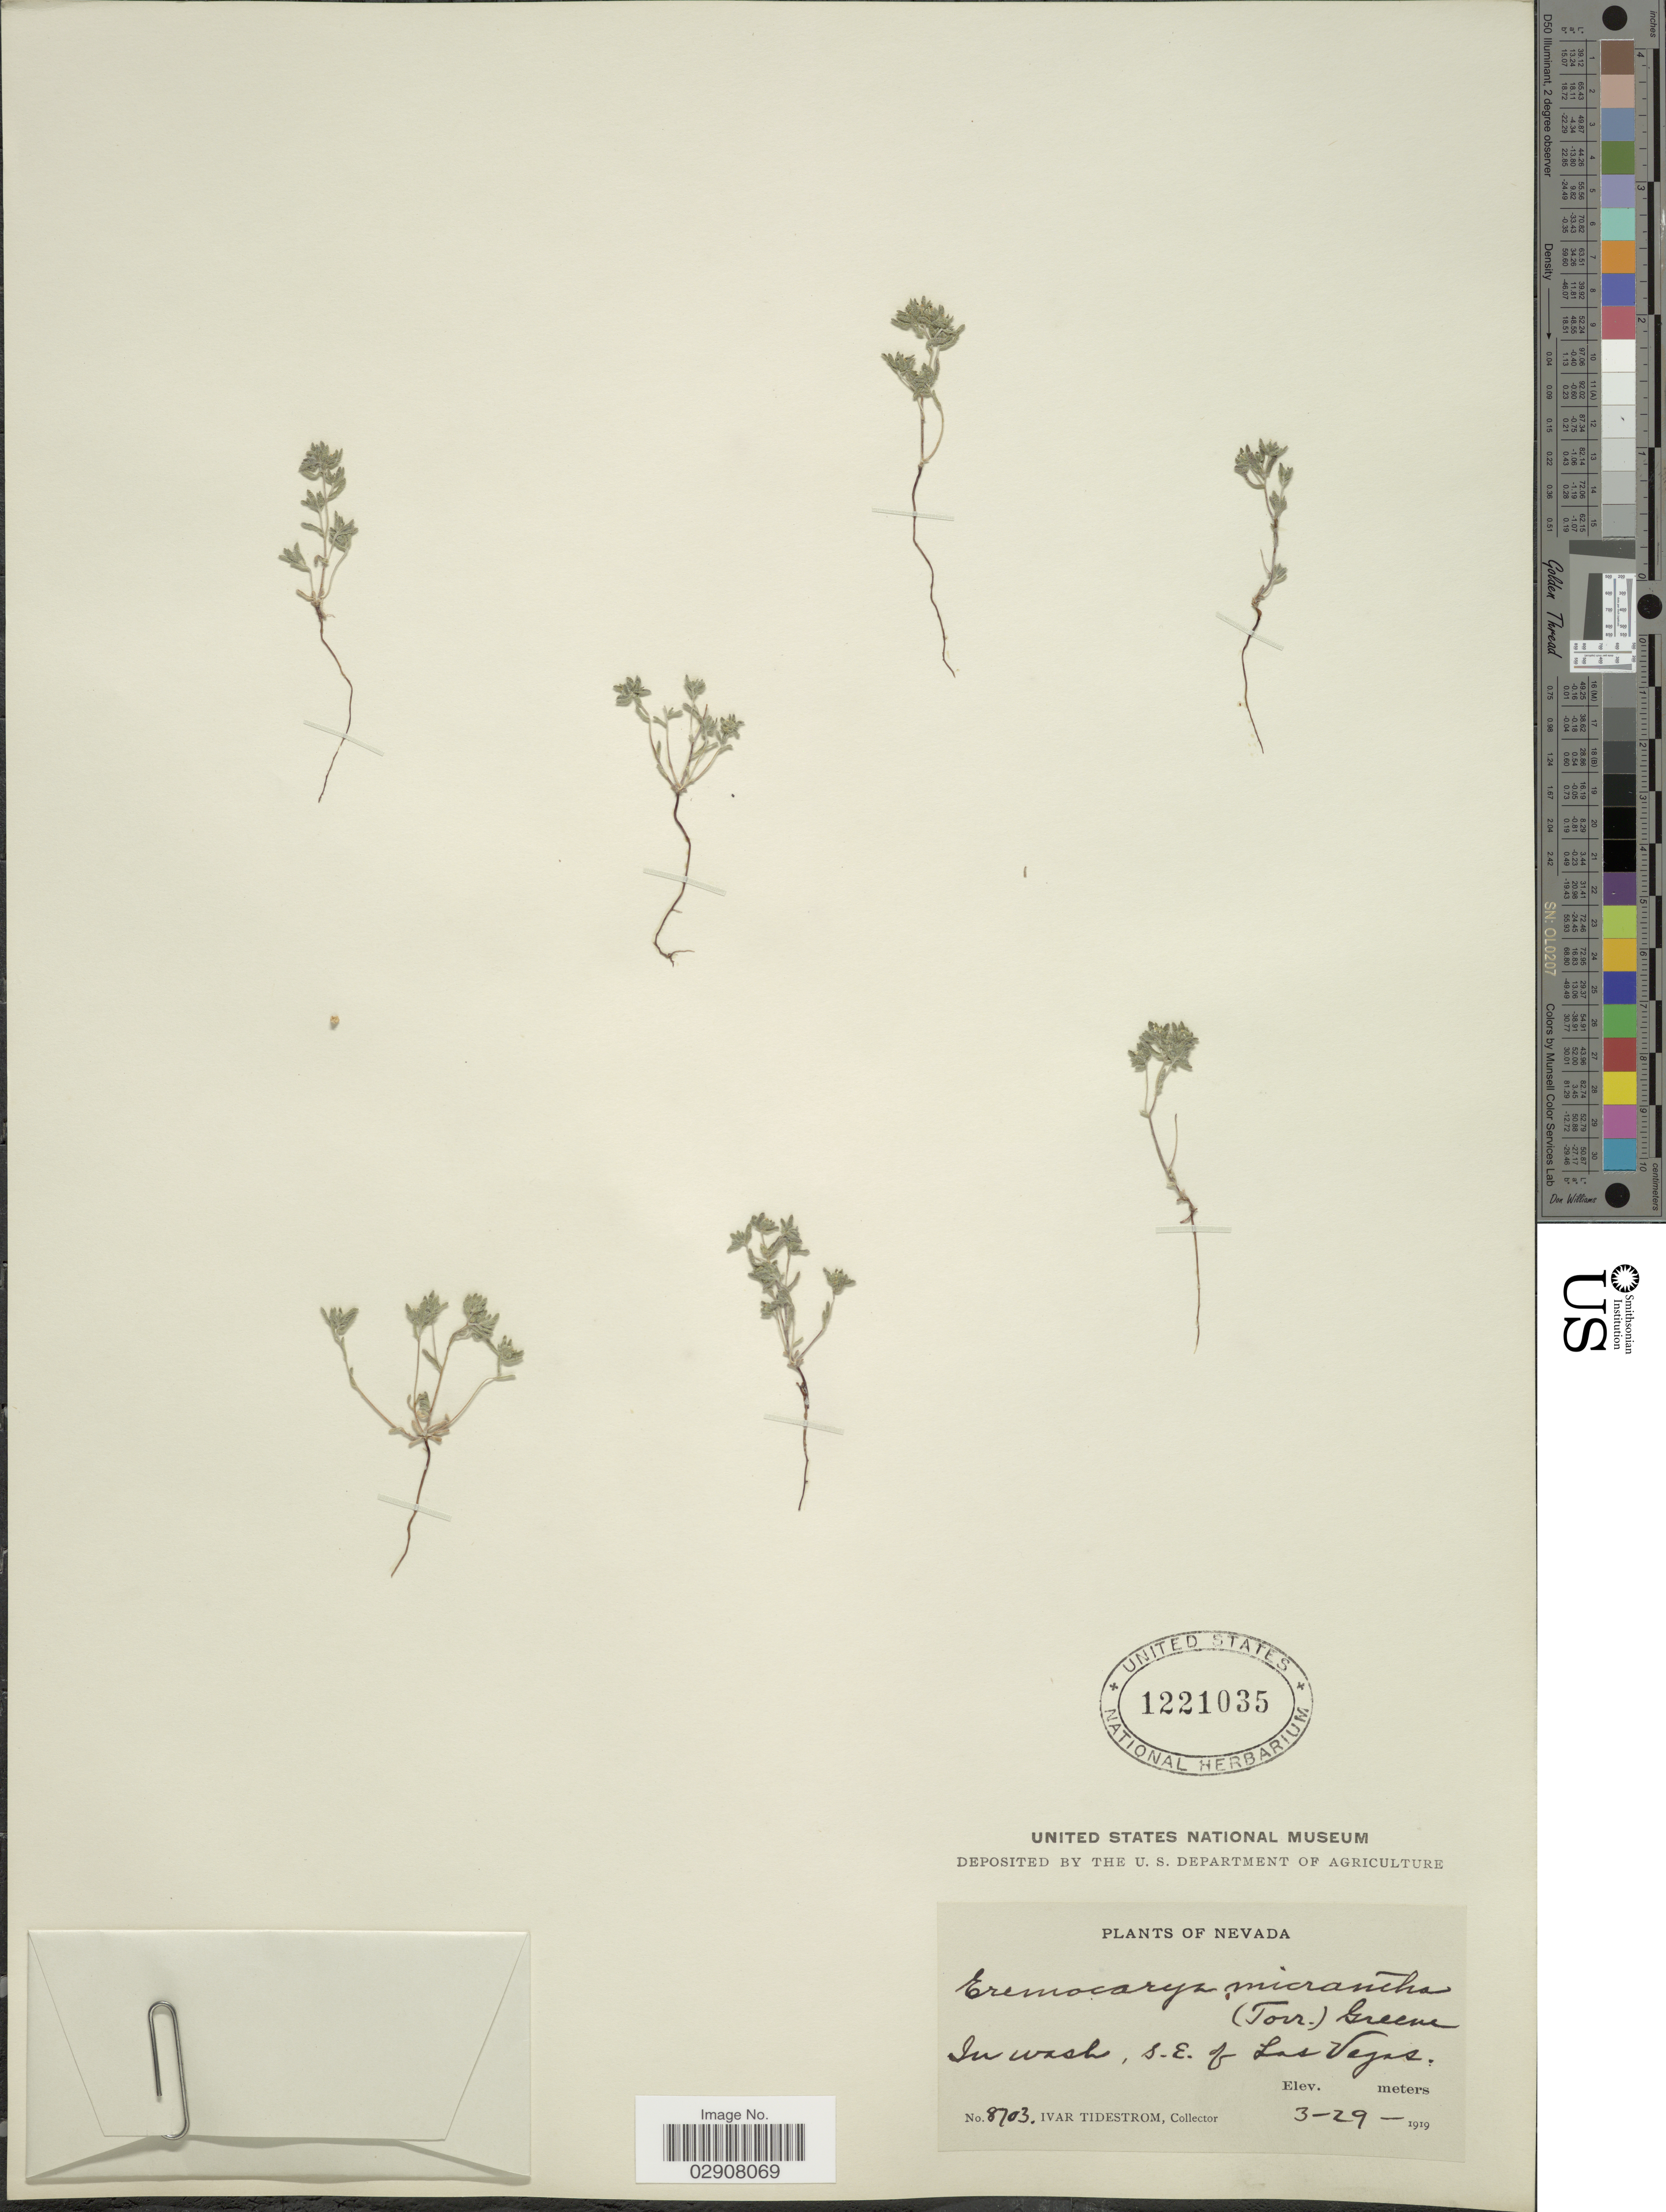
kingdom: Plantae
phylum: Tracheophyta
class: Magnoliopsida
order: Boraginales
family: Boraginaceae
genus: Cryptantha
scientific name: Cryptantha micrantha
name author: (Torr.) I.M. Johnst.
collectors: I. F. Tidestrom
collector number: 8703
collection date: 1919-03-29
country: United States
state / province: Nevada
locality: In wash, S.E. of Las Vegas.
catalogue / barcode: US 1221035